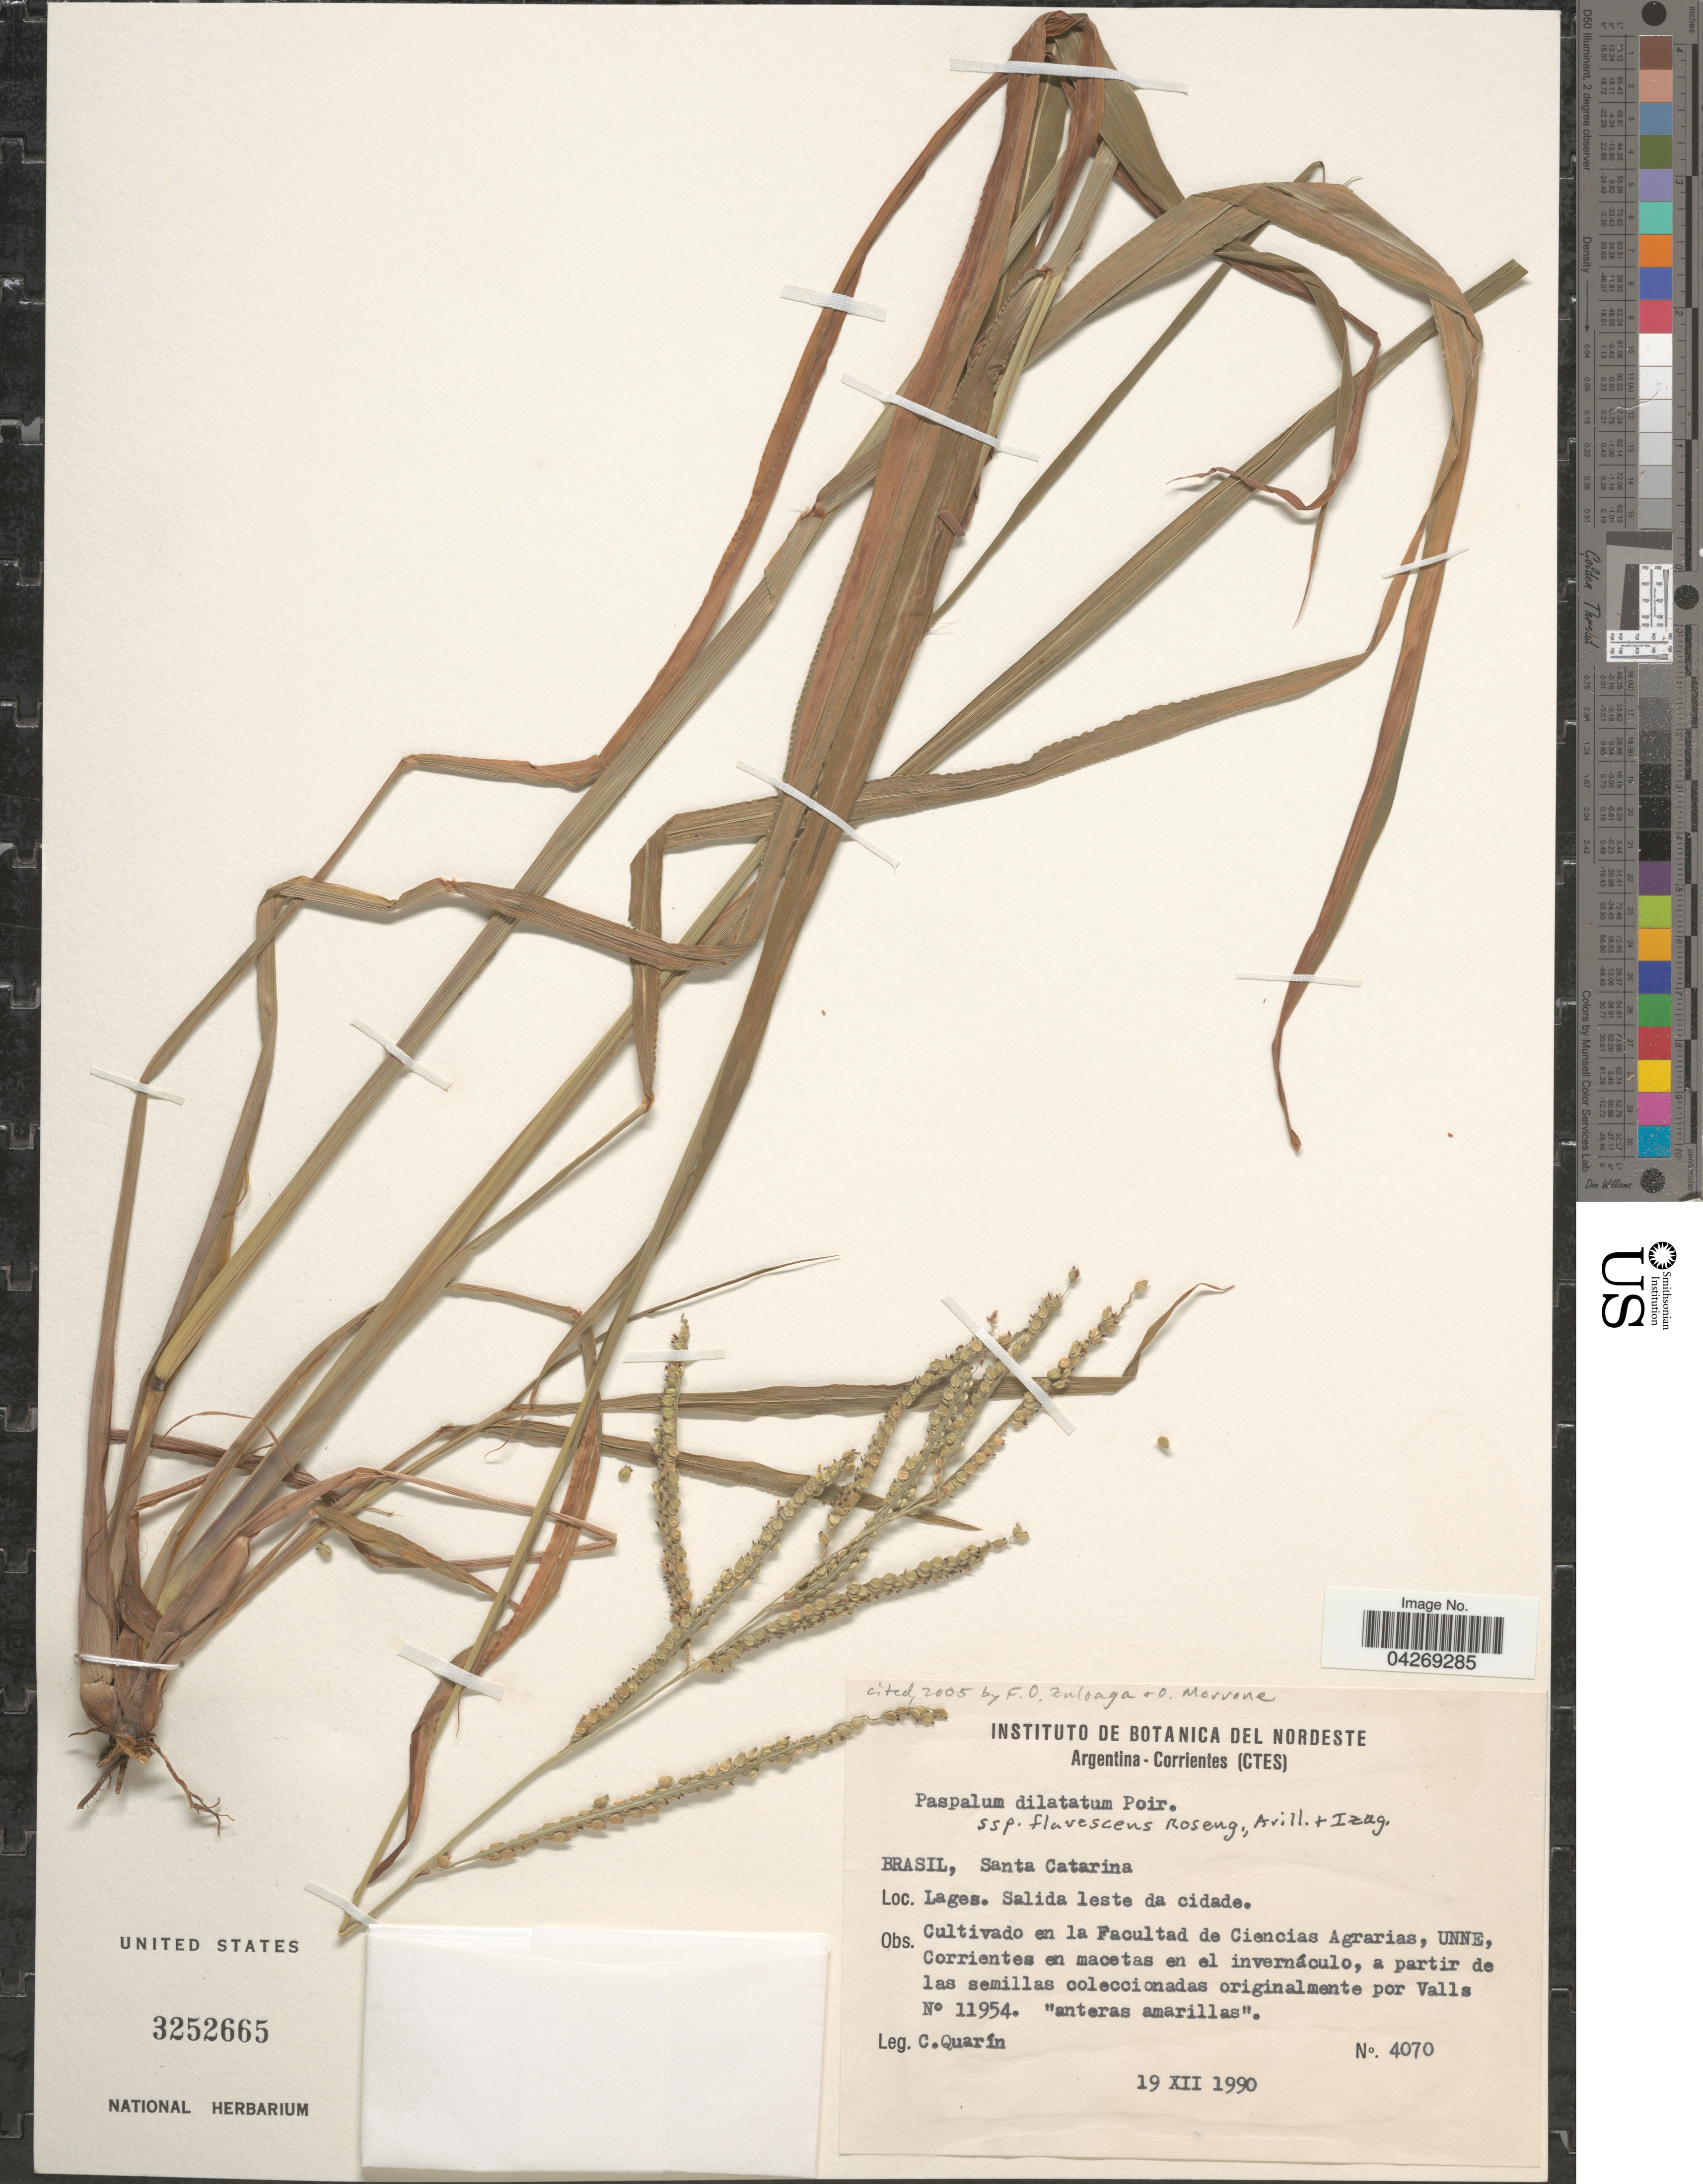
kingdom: Plantae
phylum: Tracheophyta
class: Liliopsida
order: Poales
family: Poaceae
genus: Paspalum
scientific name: Paspalum dilatatum subsp. flavescens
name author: Roseng. & et al.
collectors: C. Quarín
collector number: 4070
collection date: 1990-12-19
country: Argentina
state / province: Corrientes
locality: En la Facultad de Ciencias Agrarias, UNNE.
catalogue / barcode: US 3252665